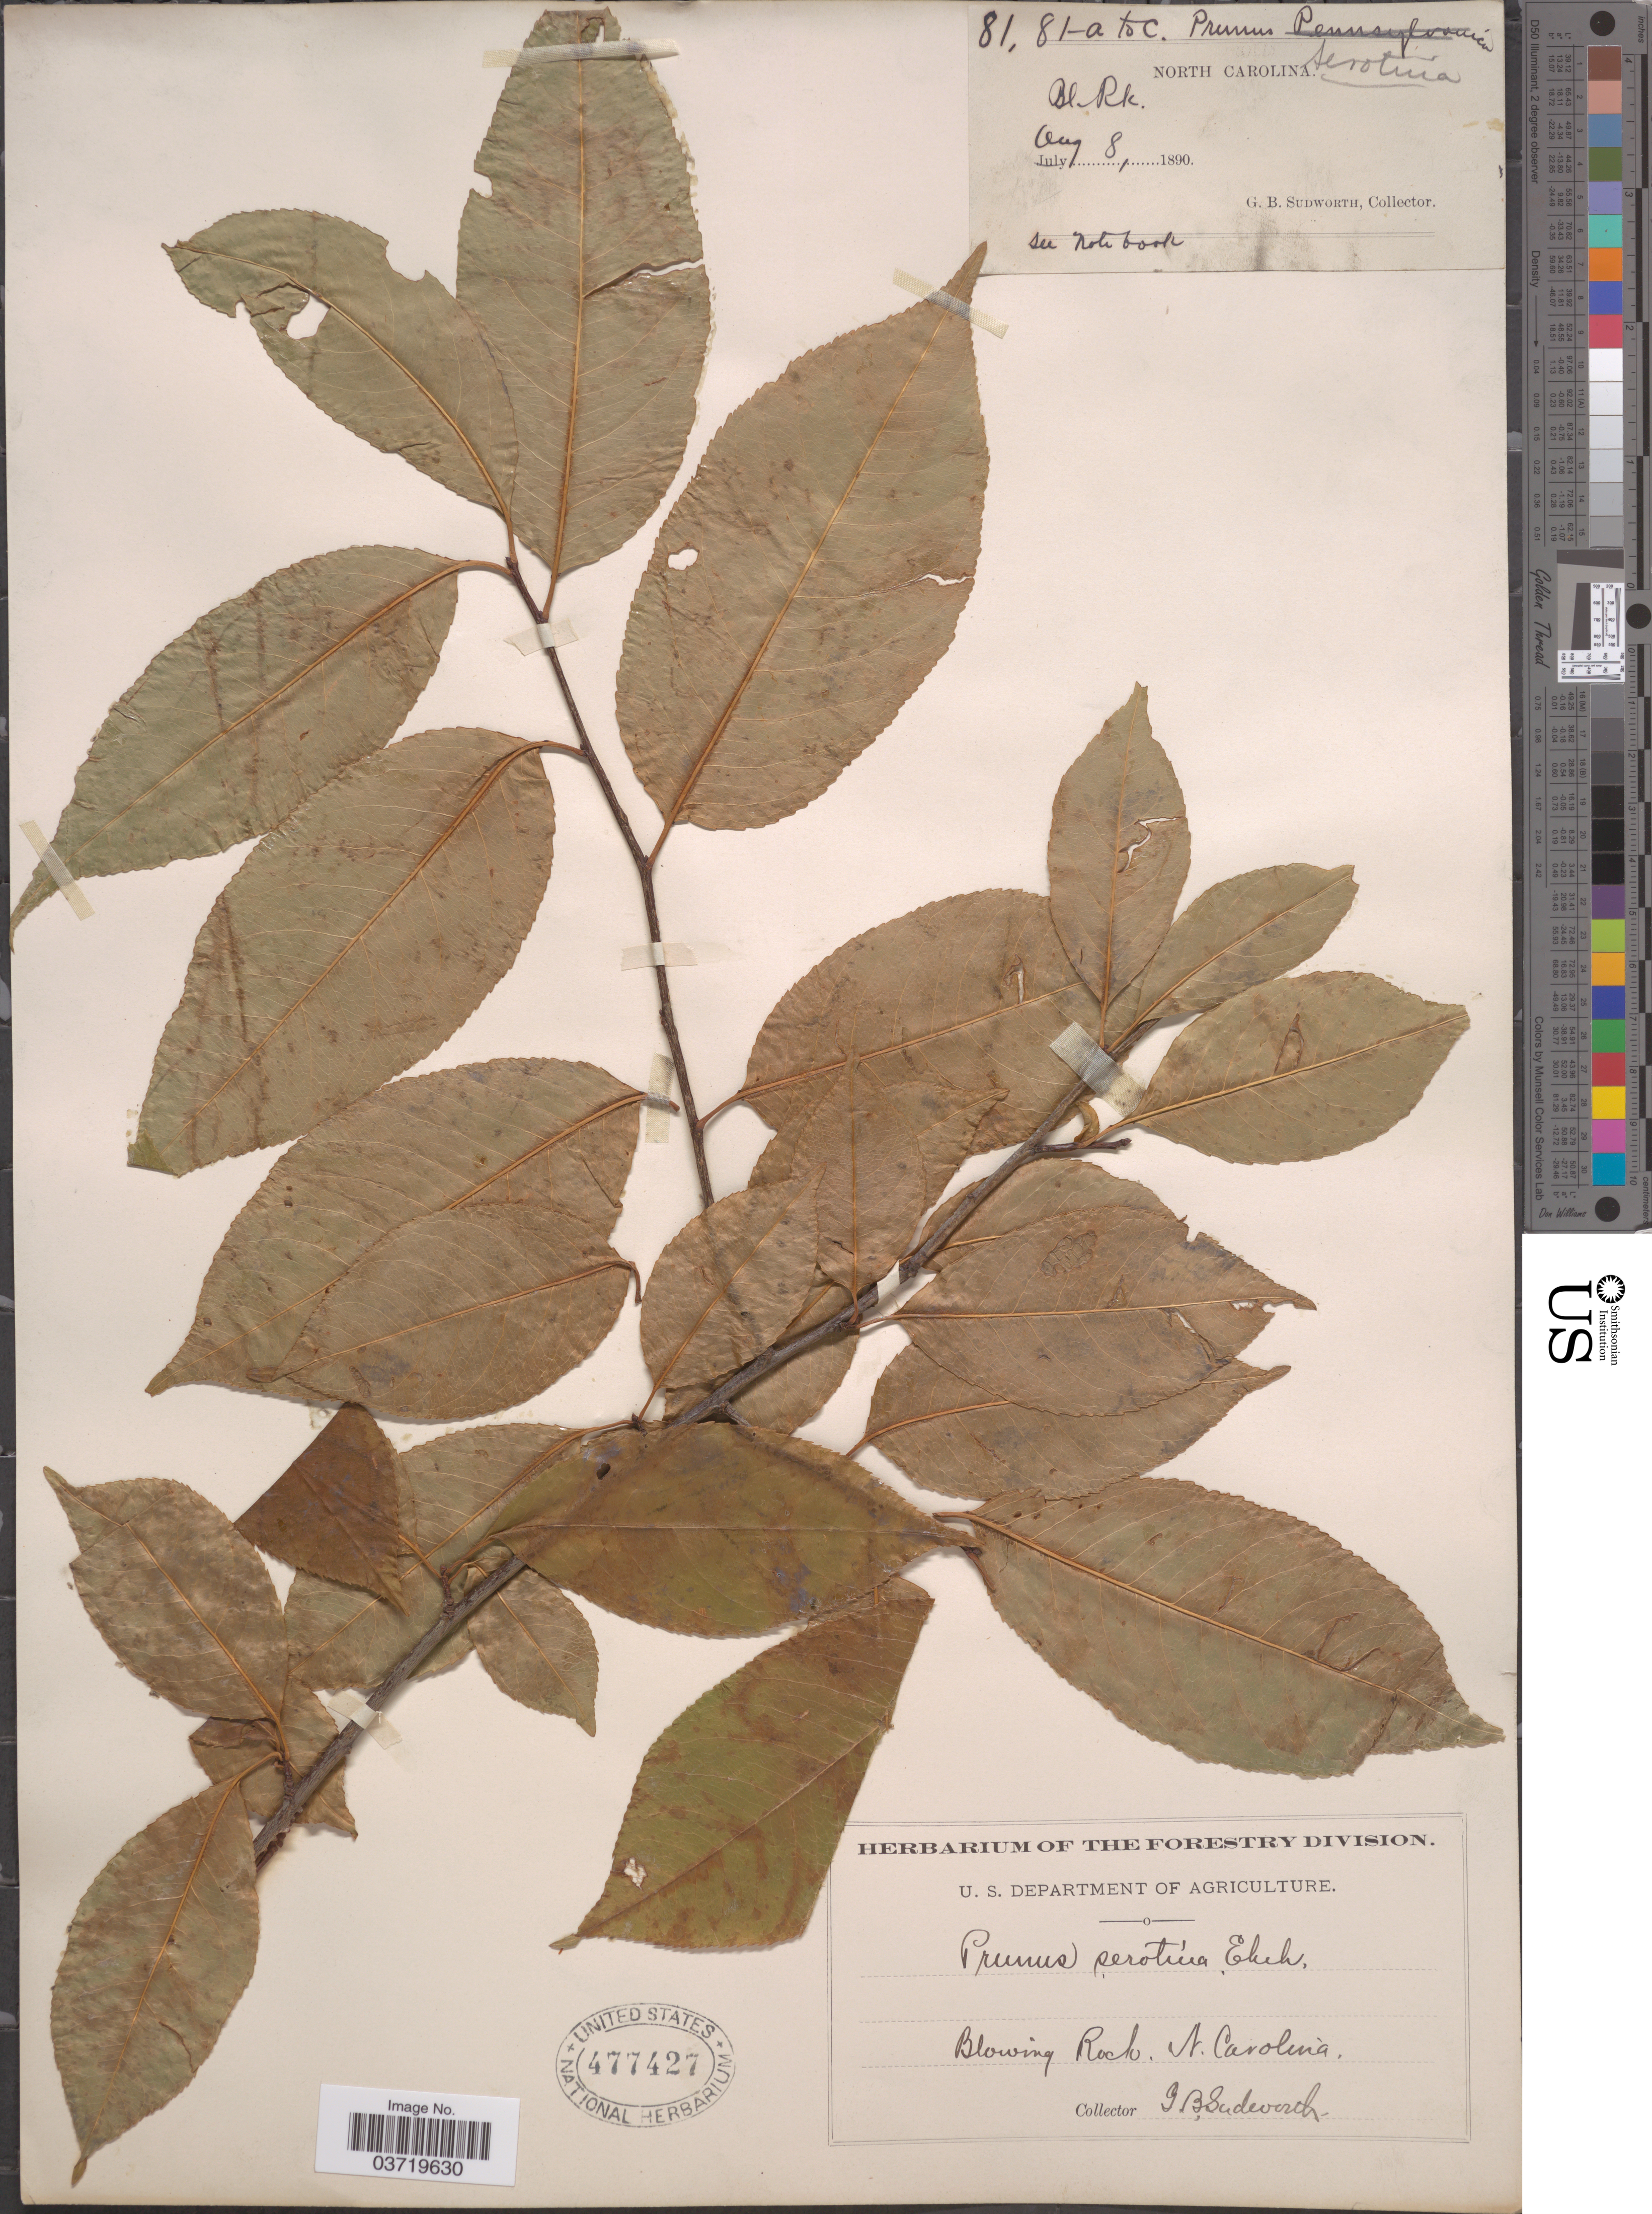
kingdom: Plantae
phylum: Tracheophyta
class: Magnoliopsida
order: Rosales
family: Rosaceae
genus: Prunus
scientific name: Prunus serotina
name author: Ehrh.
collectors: G. B. Sudworth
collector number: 81, 81-a to c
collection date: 1890-08-08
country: United States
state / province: North Carolina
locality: Blowing Rock.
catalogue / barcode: US 477427